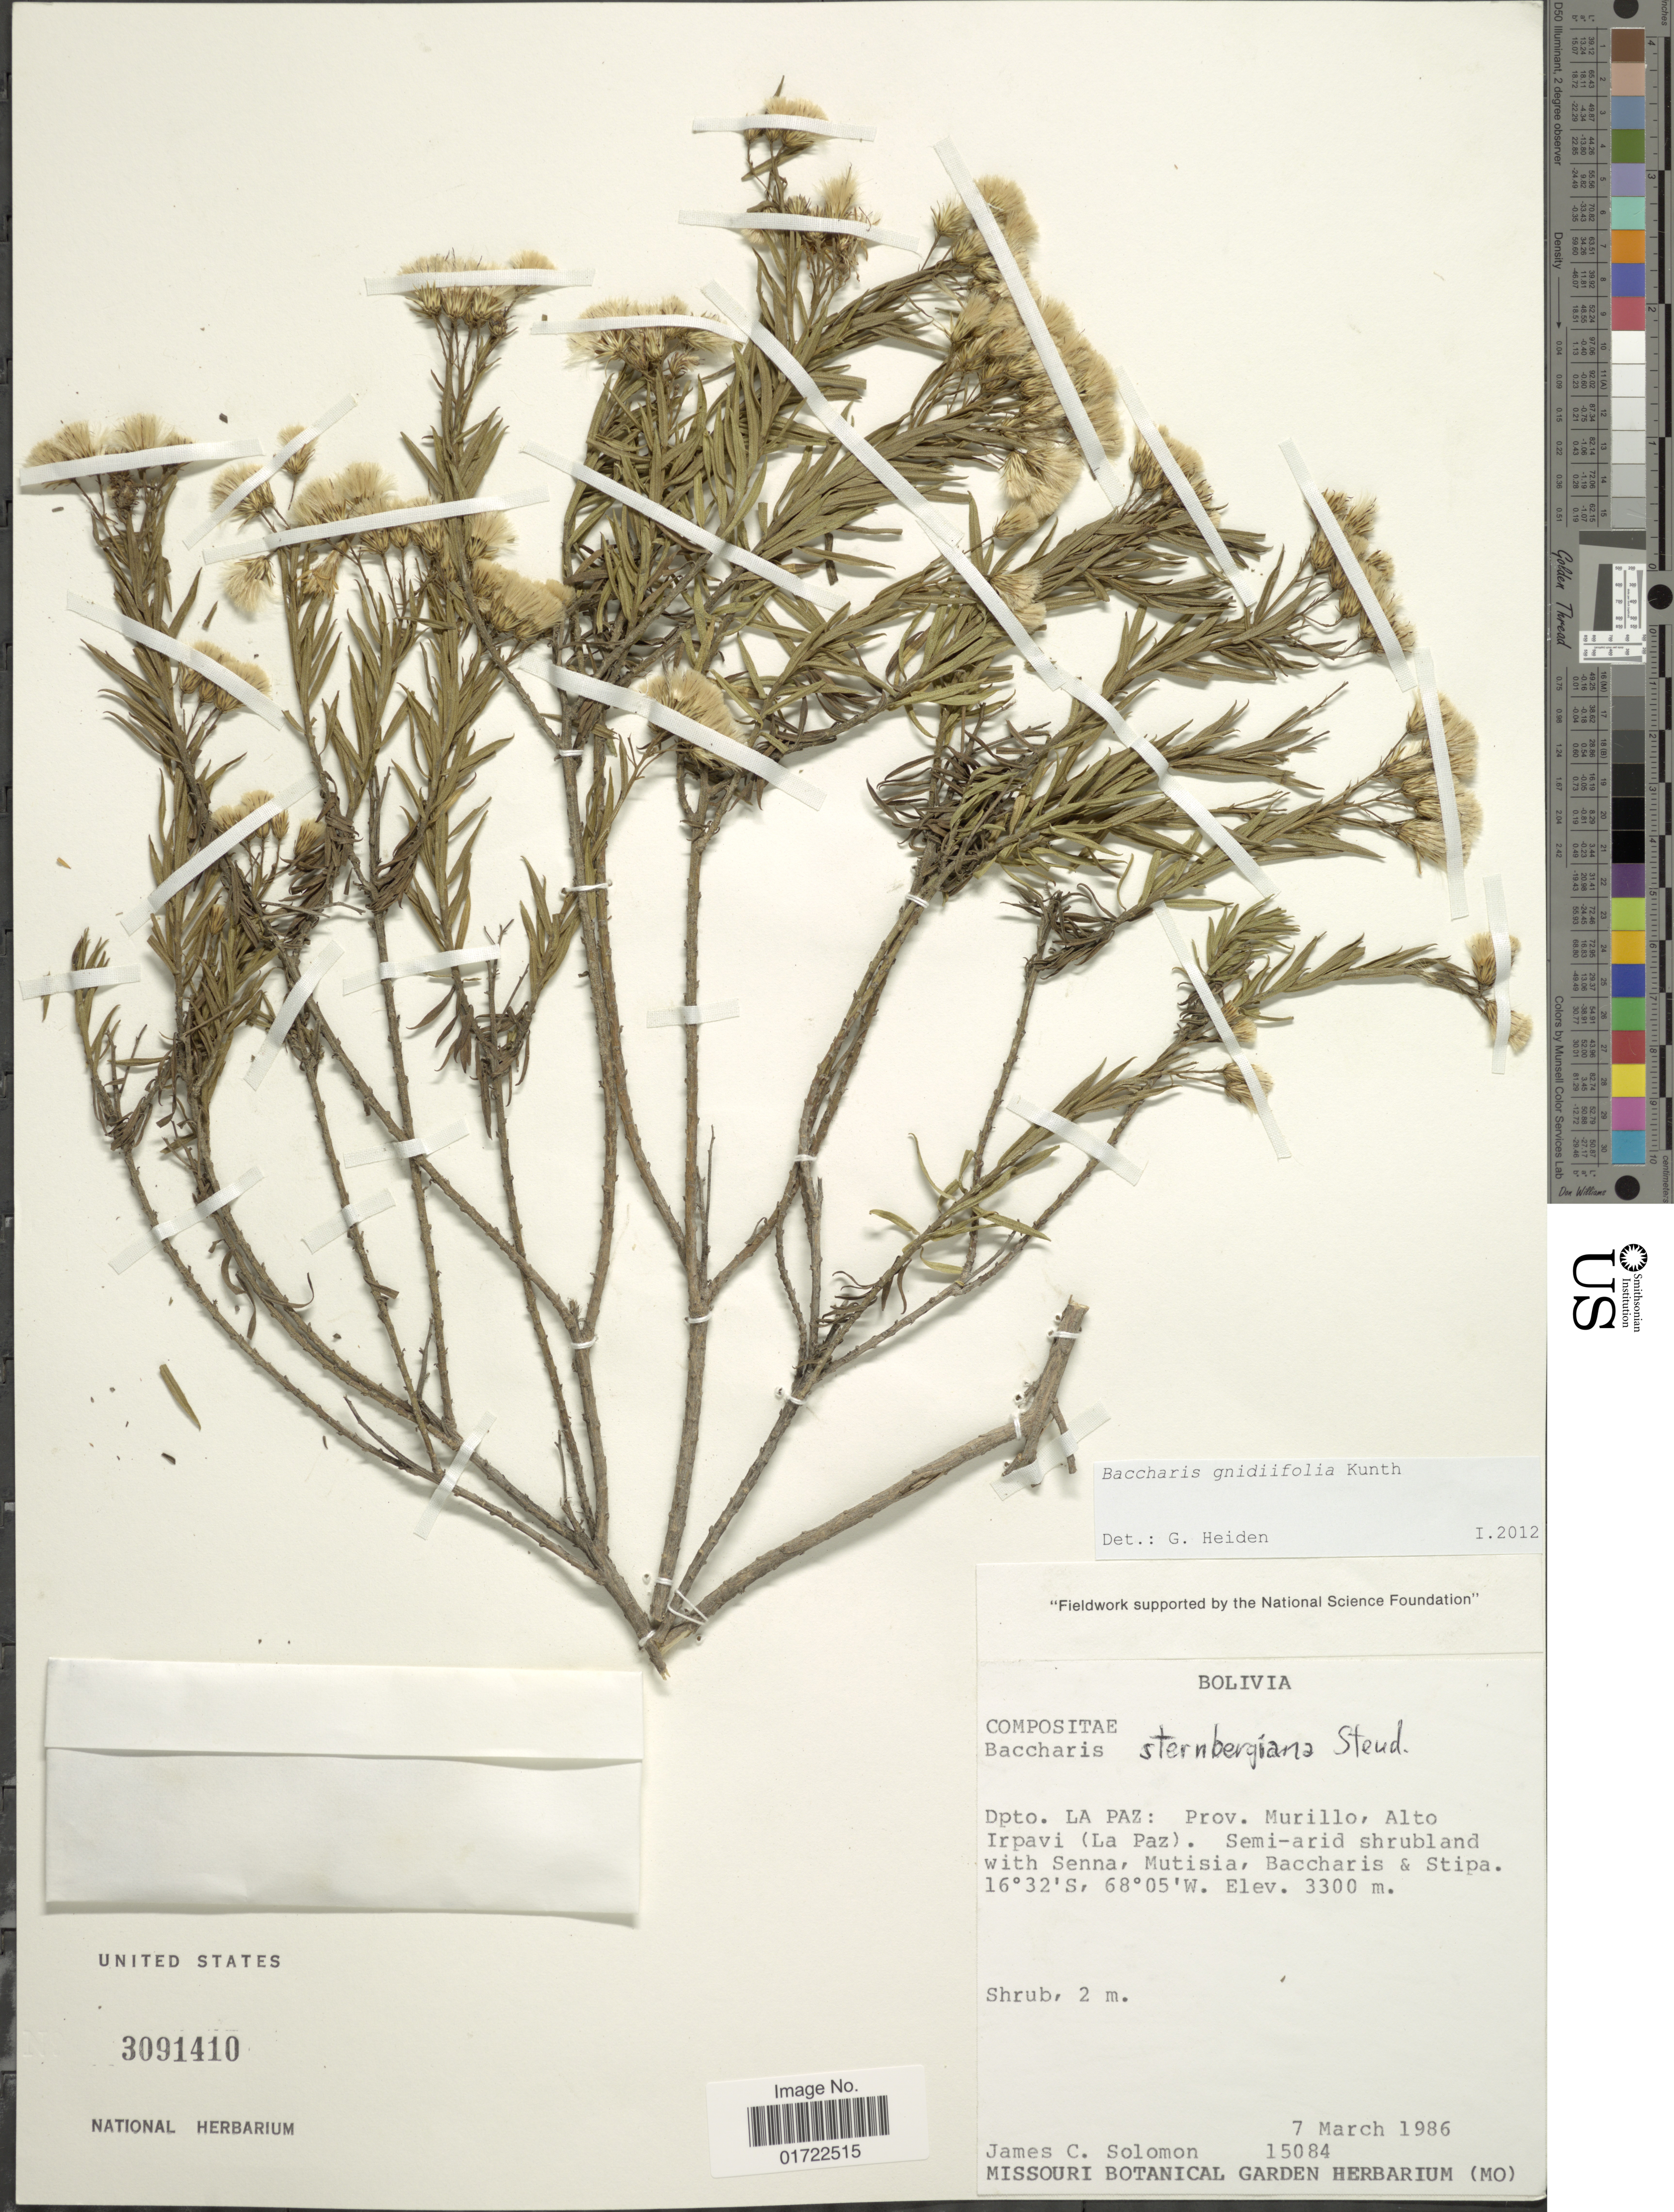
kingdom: Plantae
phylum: Tracheophyta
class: Magnoliopsida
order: Asterales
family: Asteraceae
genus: Baccharis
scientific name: Baccharis gnidiifolia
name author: Kunth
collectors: J. C. Solomon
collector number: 15084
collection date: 1986-03-07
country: Bolivia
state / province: La Paz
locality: Prov. Murillo, Alto Irpavi (La Paz)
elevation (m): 3300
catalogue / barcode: US 3091410